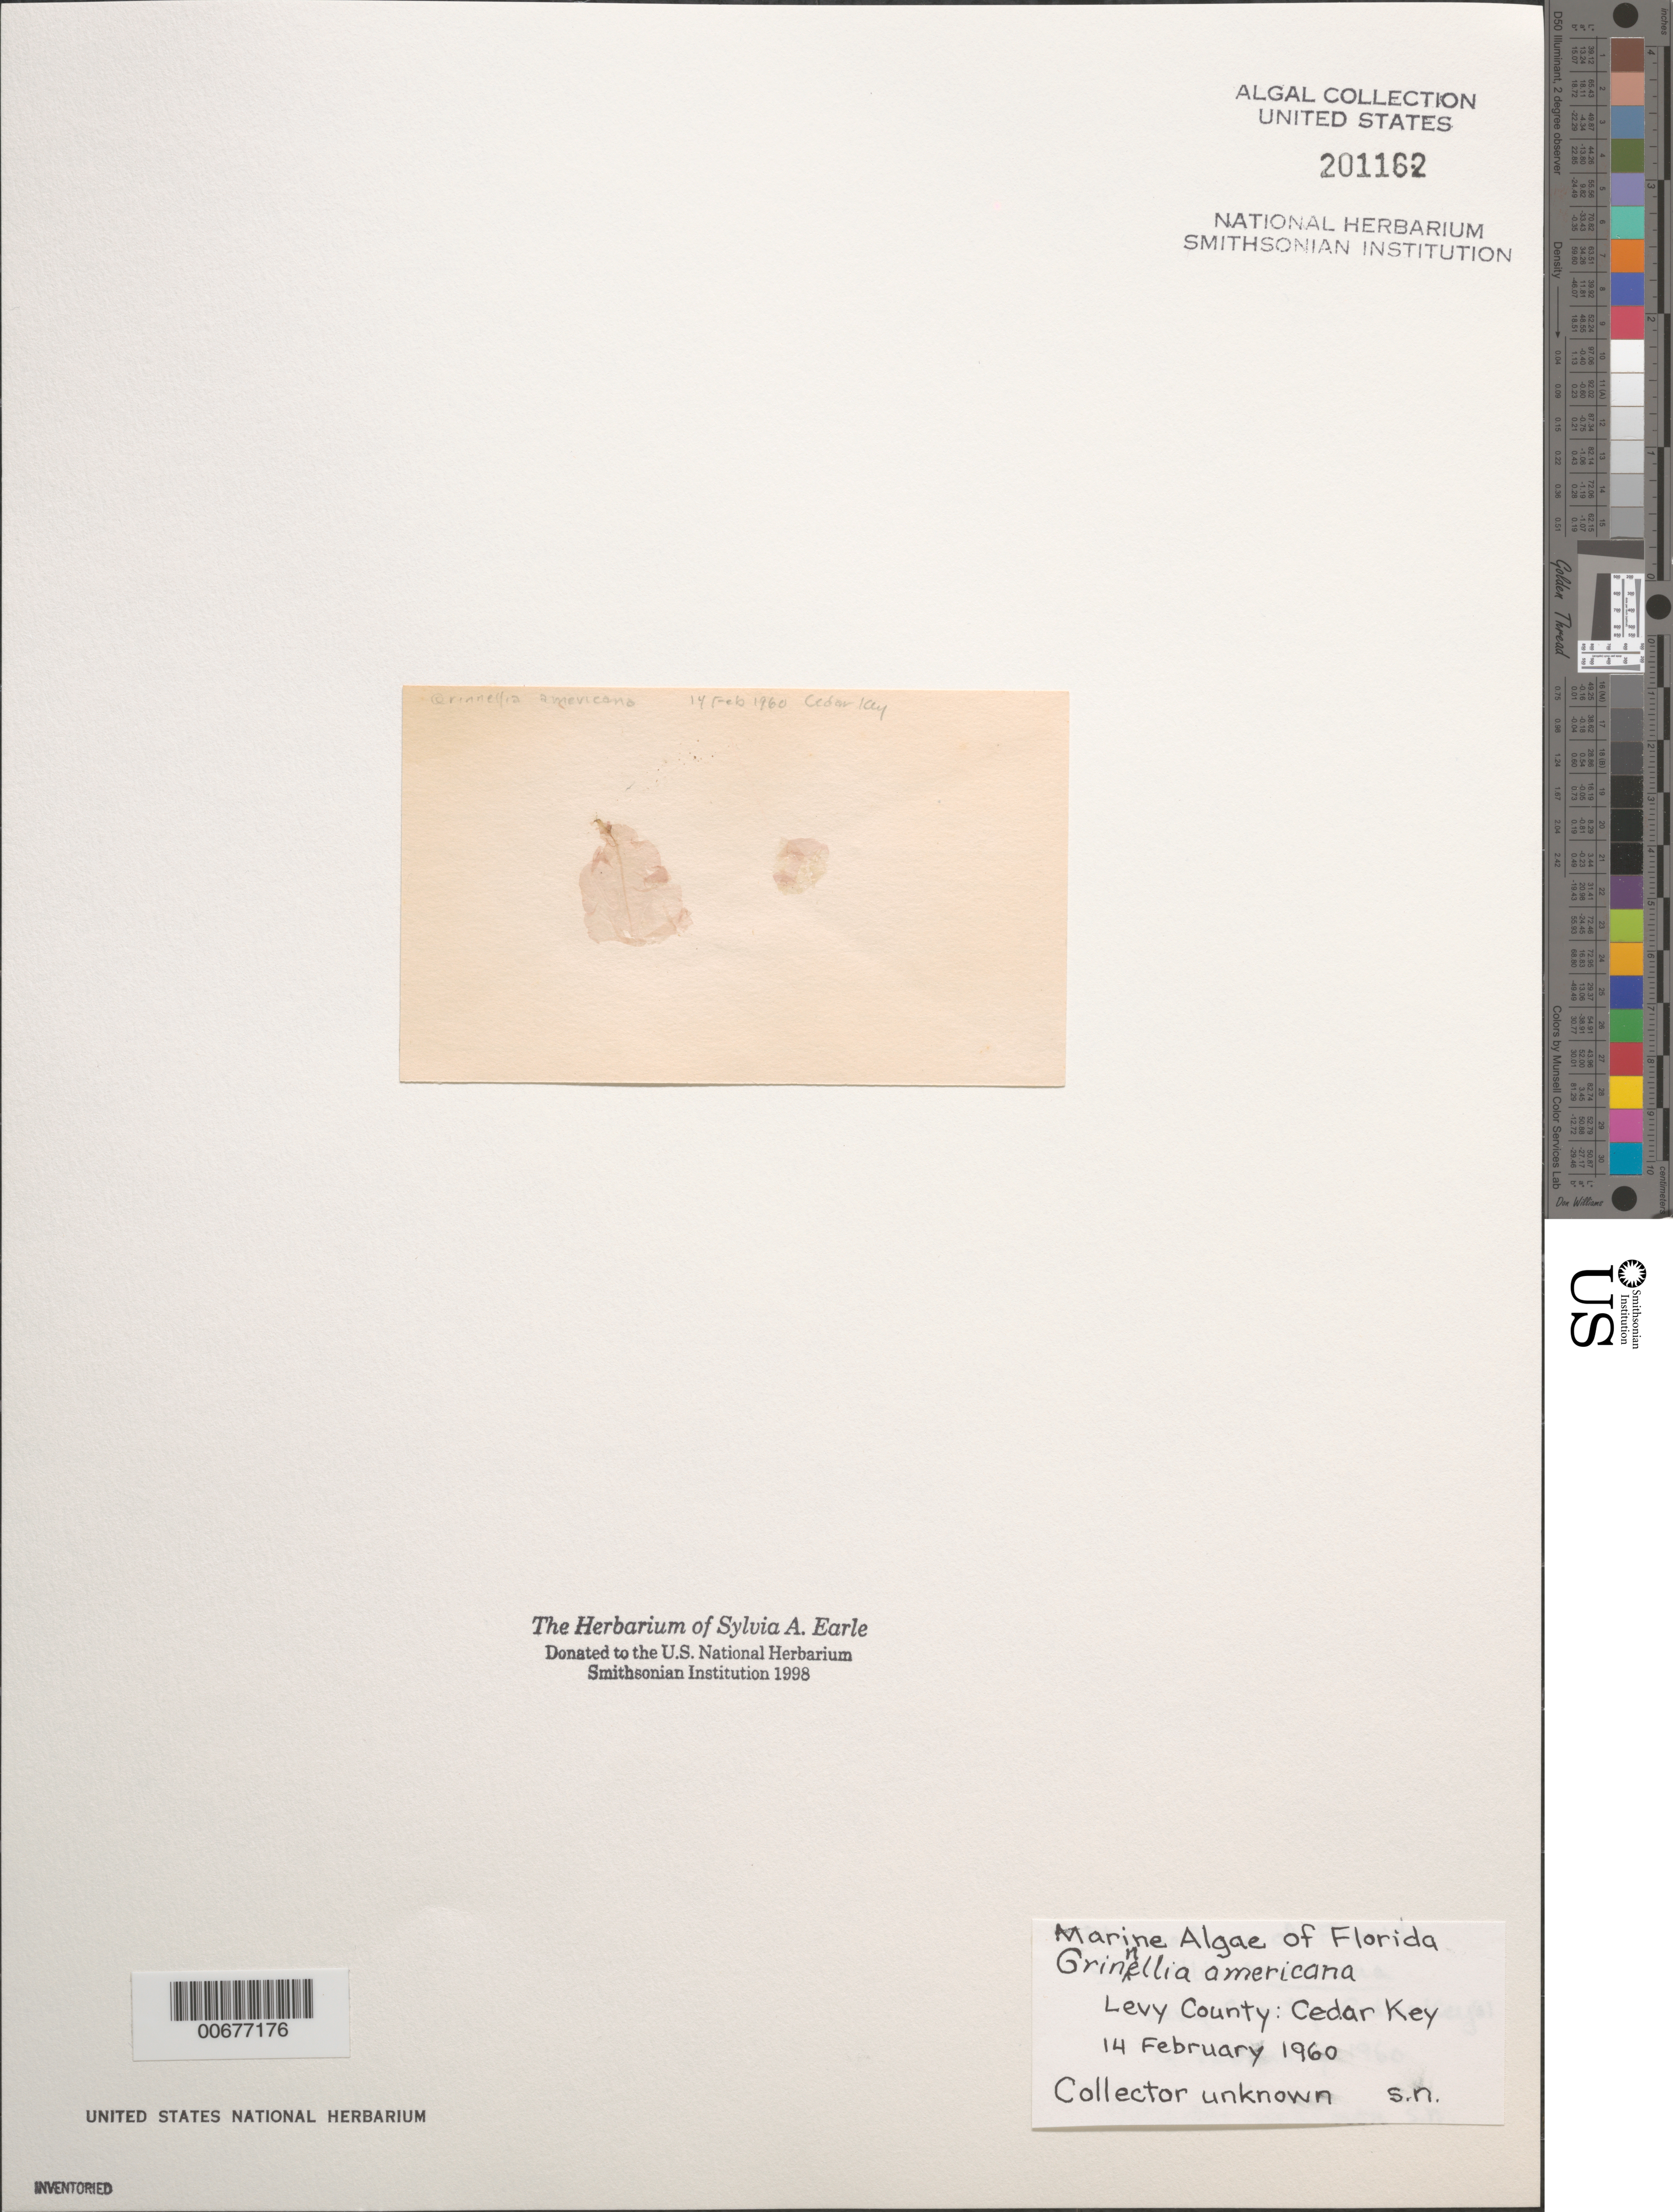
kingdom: Plantae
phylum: Rhodophyta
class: Florideophyceae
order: Ceramiales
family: Delesseriaceae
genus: Grinnellia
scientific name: Grinnellia americana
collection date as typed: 14 Feb 1960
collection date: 1960-02-14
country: United States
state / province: Florida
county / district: Levy County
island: Cedar Keys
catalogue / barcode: US 201162